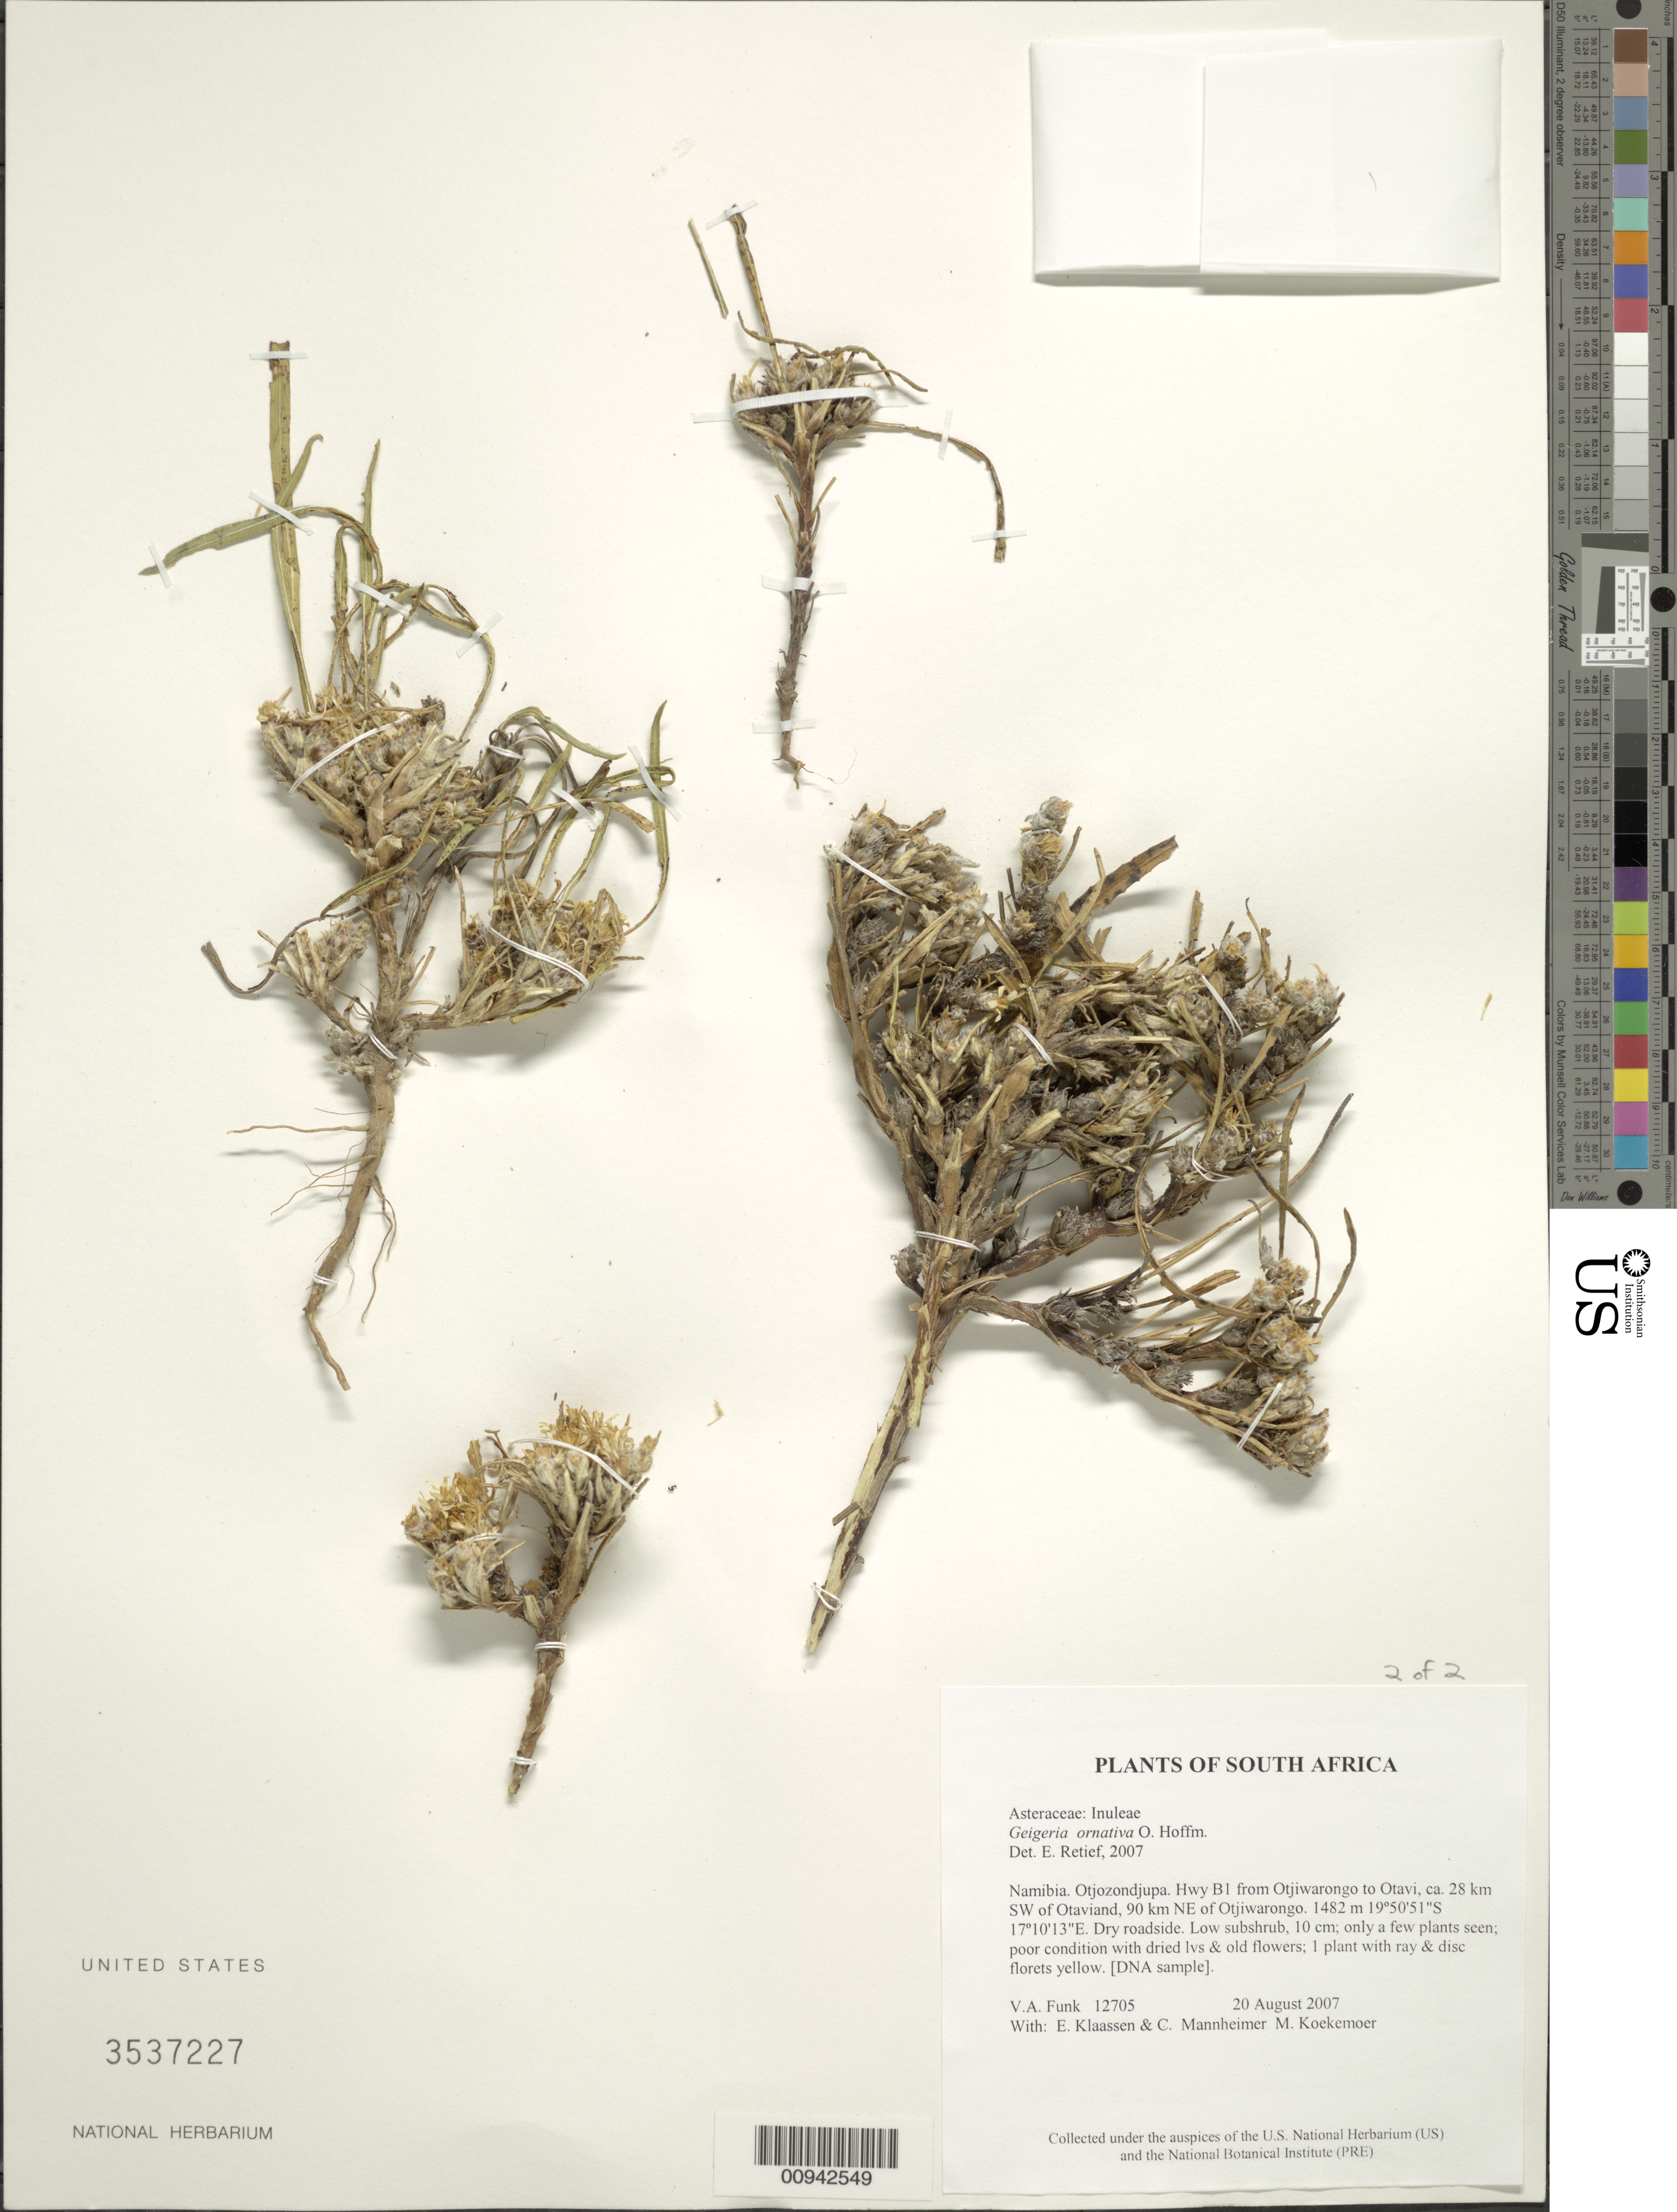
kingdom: Plantae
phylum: Tracheophyta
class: Magnoliopsida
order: Asterales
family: Asteraceae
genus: Geigeria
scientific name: Geigeria ornativa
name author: O. Hoffm.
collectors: V. Funk, E. S. Klaassen, C. A. Mannheimer & M. Koekemoer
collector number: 12705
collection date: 2007-08-20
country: Namibia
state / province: Otjozondjupa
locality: Hwy B1 from Otjiwarongo to Otavi, ca. 28 km SW of Otaviand, 90 km NE Otjiwarongo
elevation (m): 1482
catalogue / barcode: US 3537227